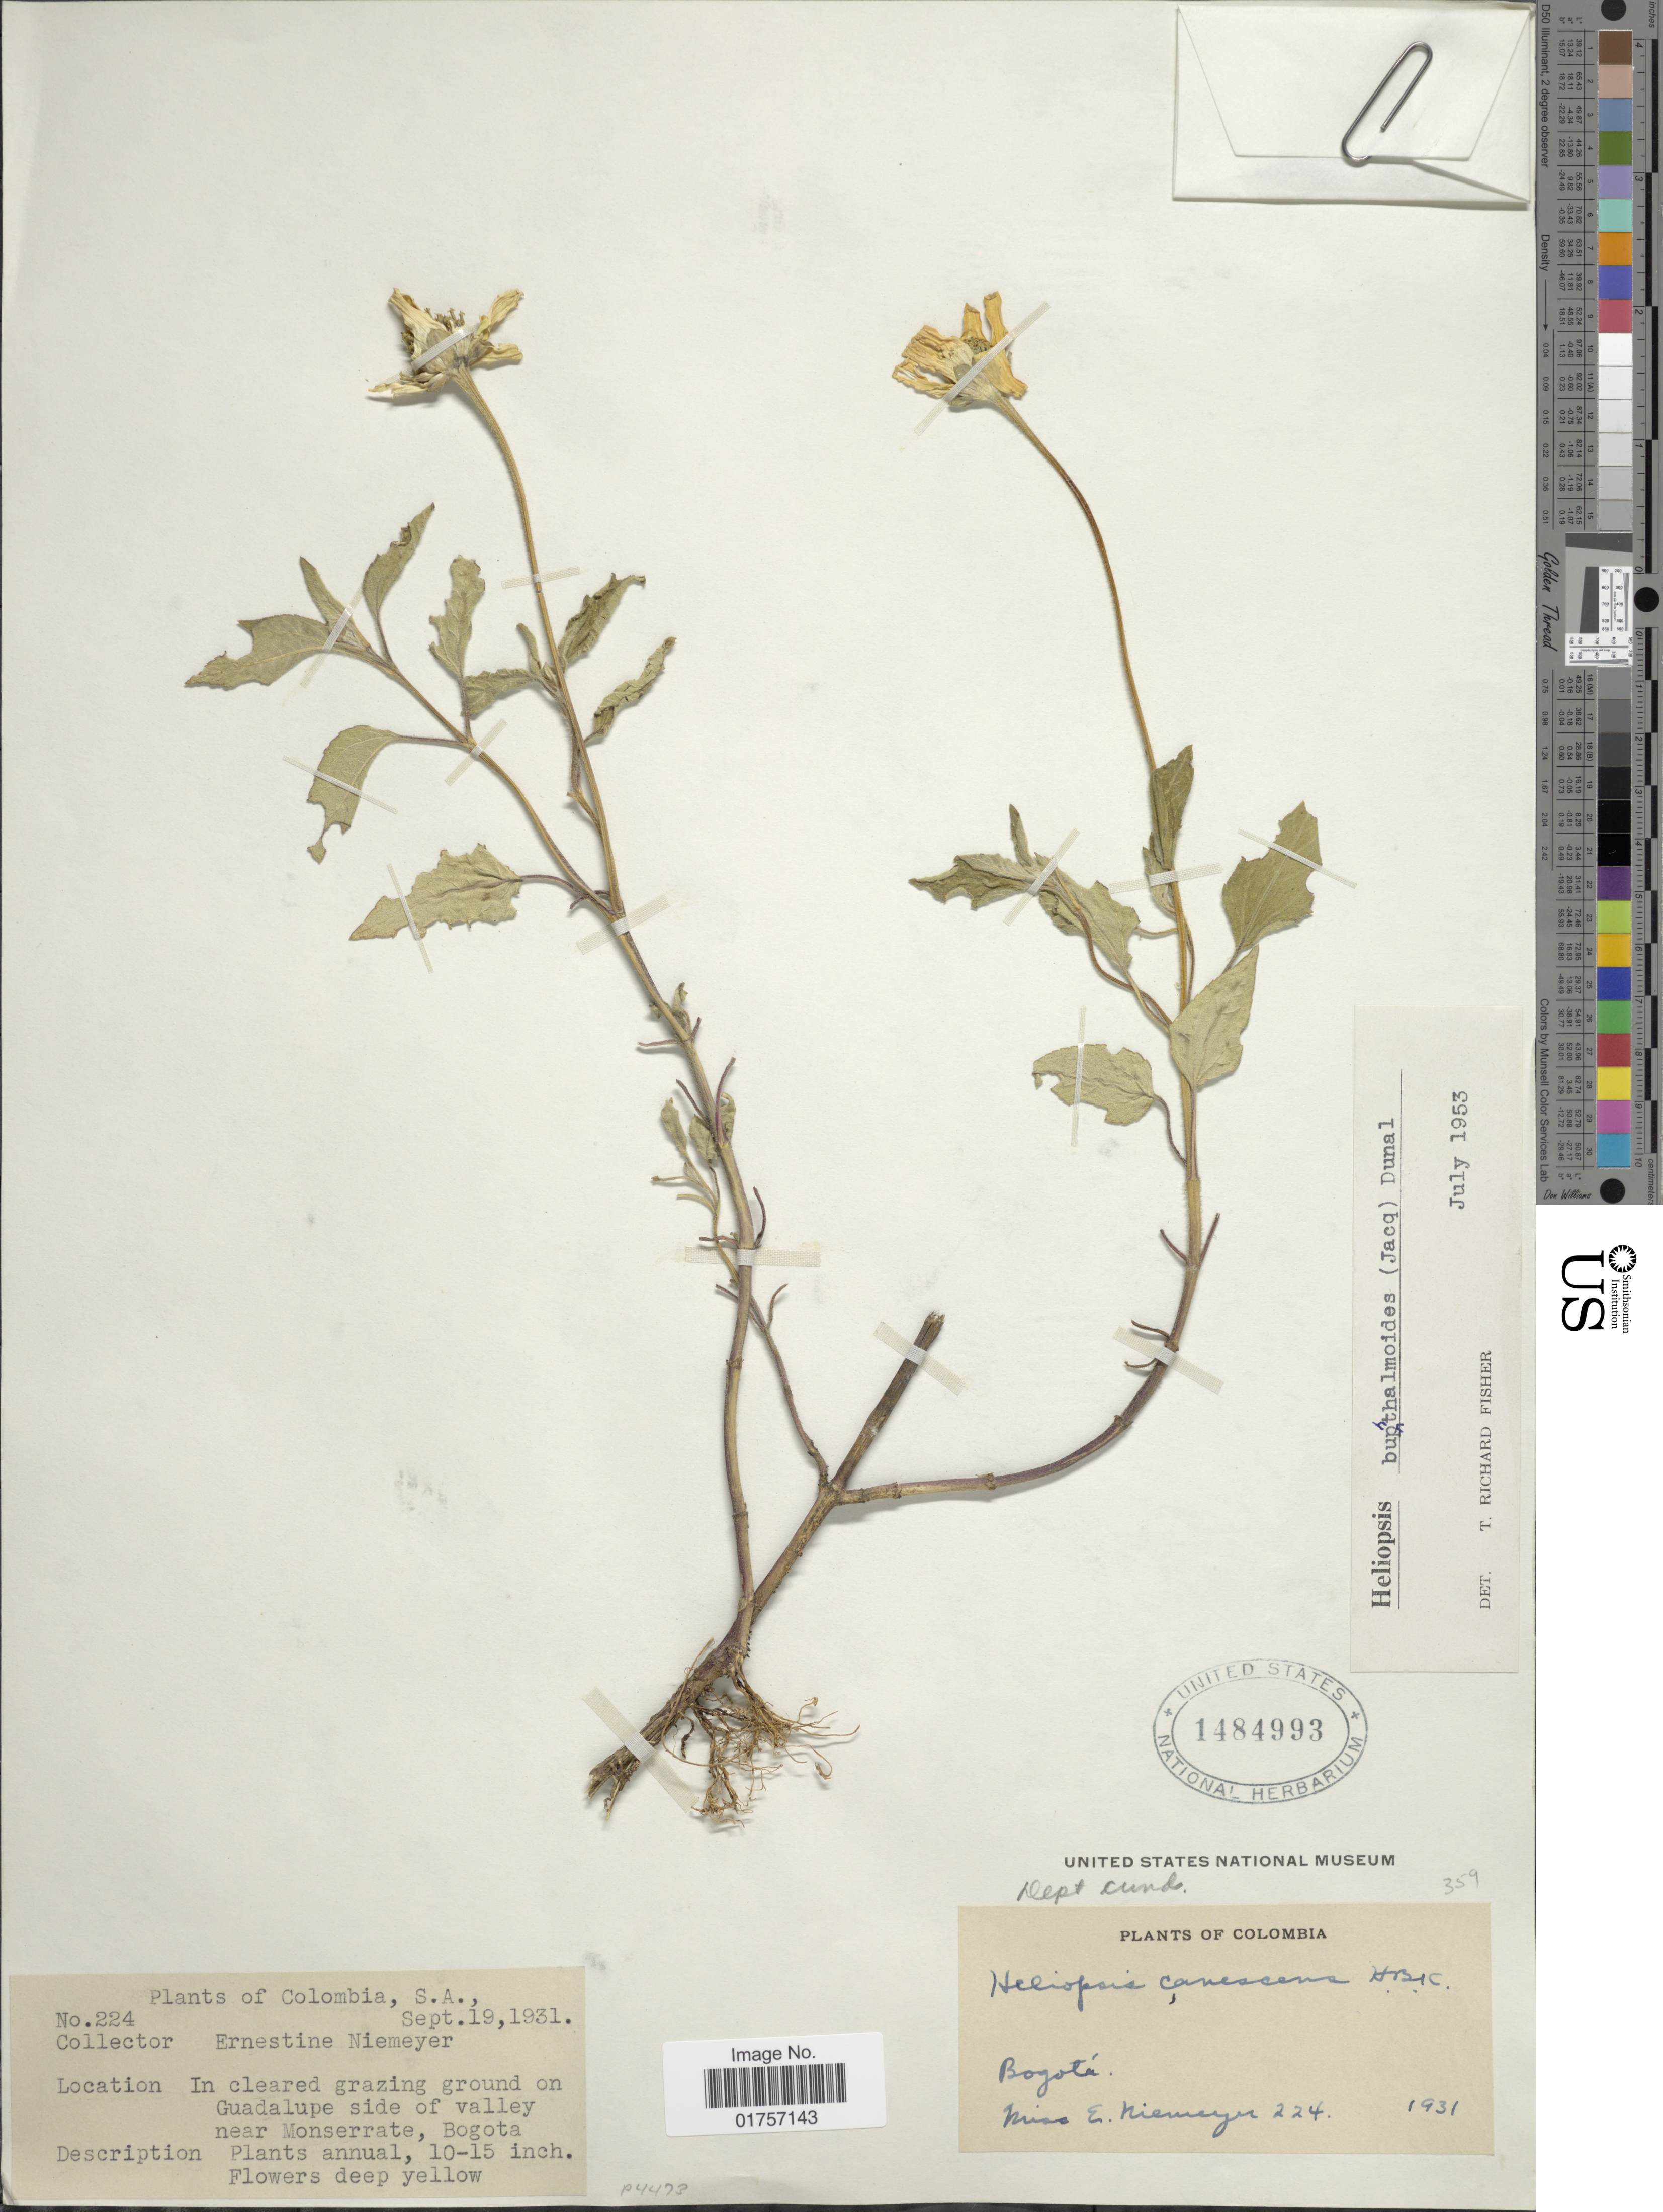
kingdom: Plantae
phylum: Tracheophyta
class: Magnoliopsida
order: Asterales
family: Asteraceae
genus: Heliopsis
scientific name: Heliopsis buphthalmoides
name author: (Jacq.) Dunal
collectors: E. H. Niemeyer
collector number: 224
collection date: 1931-09-19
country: Colombia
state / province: Bogota D.C.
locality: Guadalupe side of valley near Monserrate, Bogotá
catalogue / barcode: US 1484993